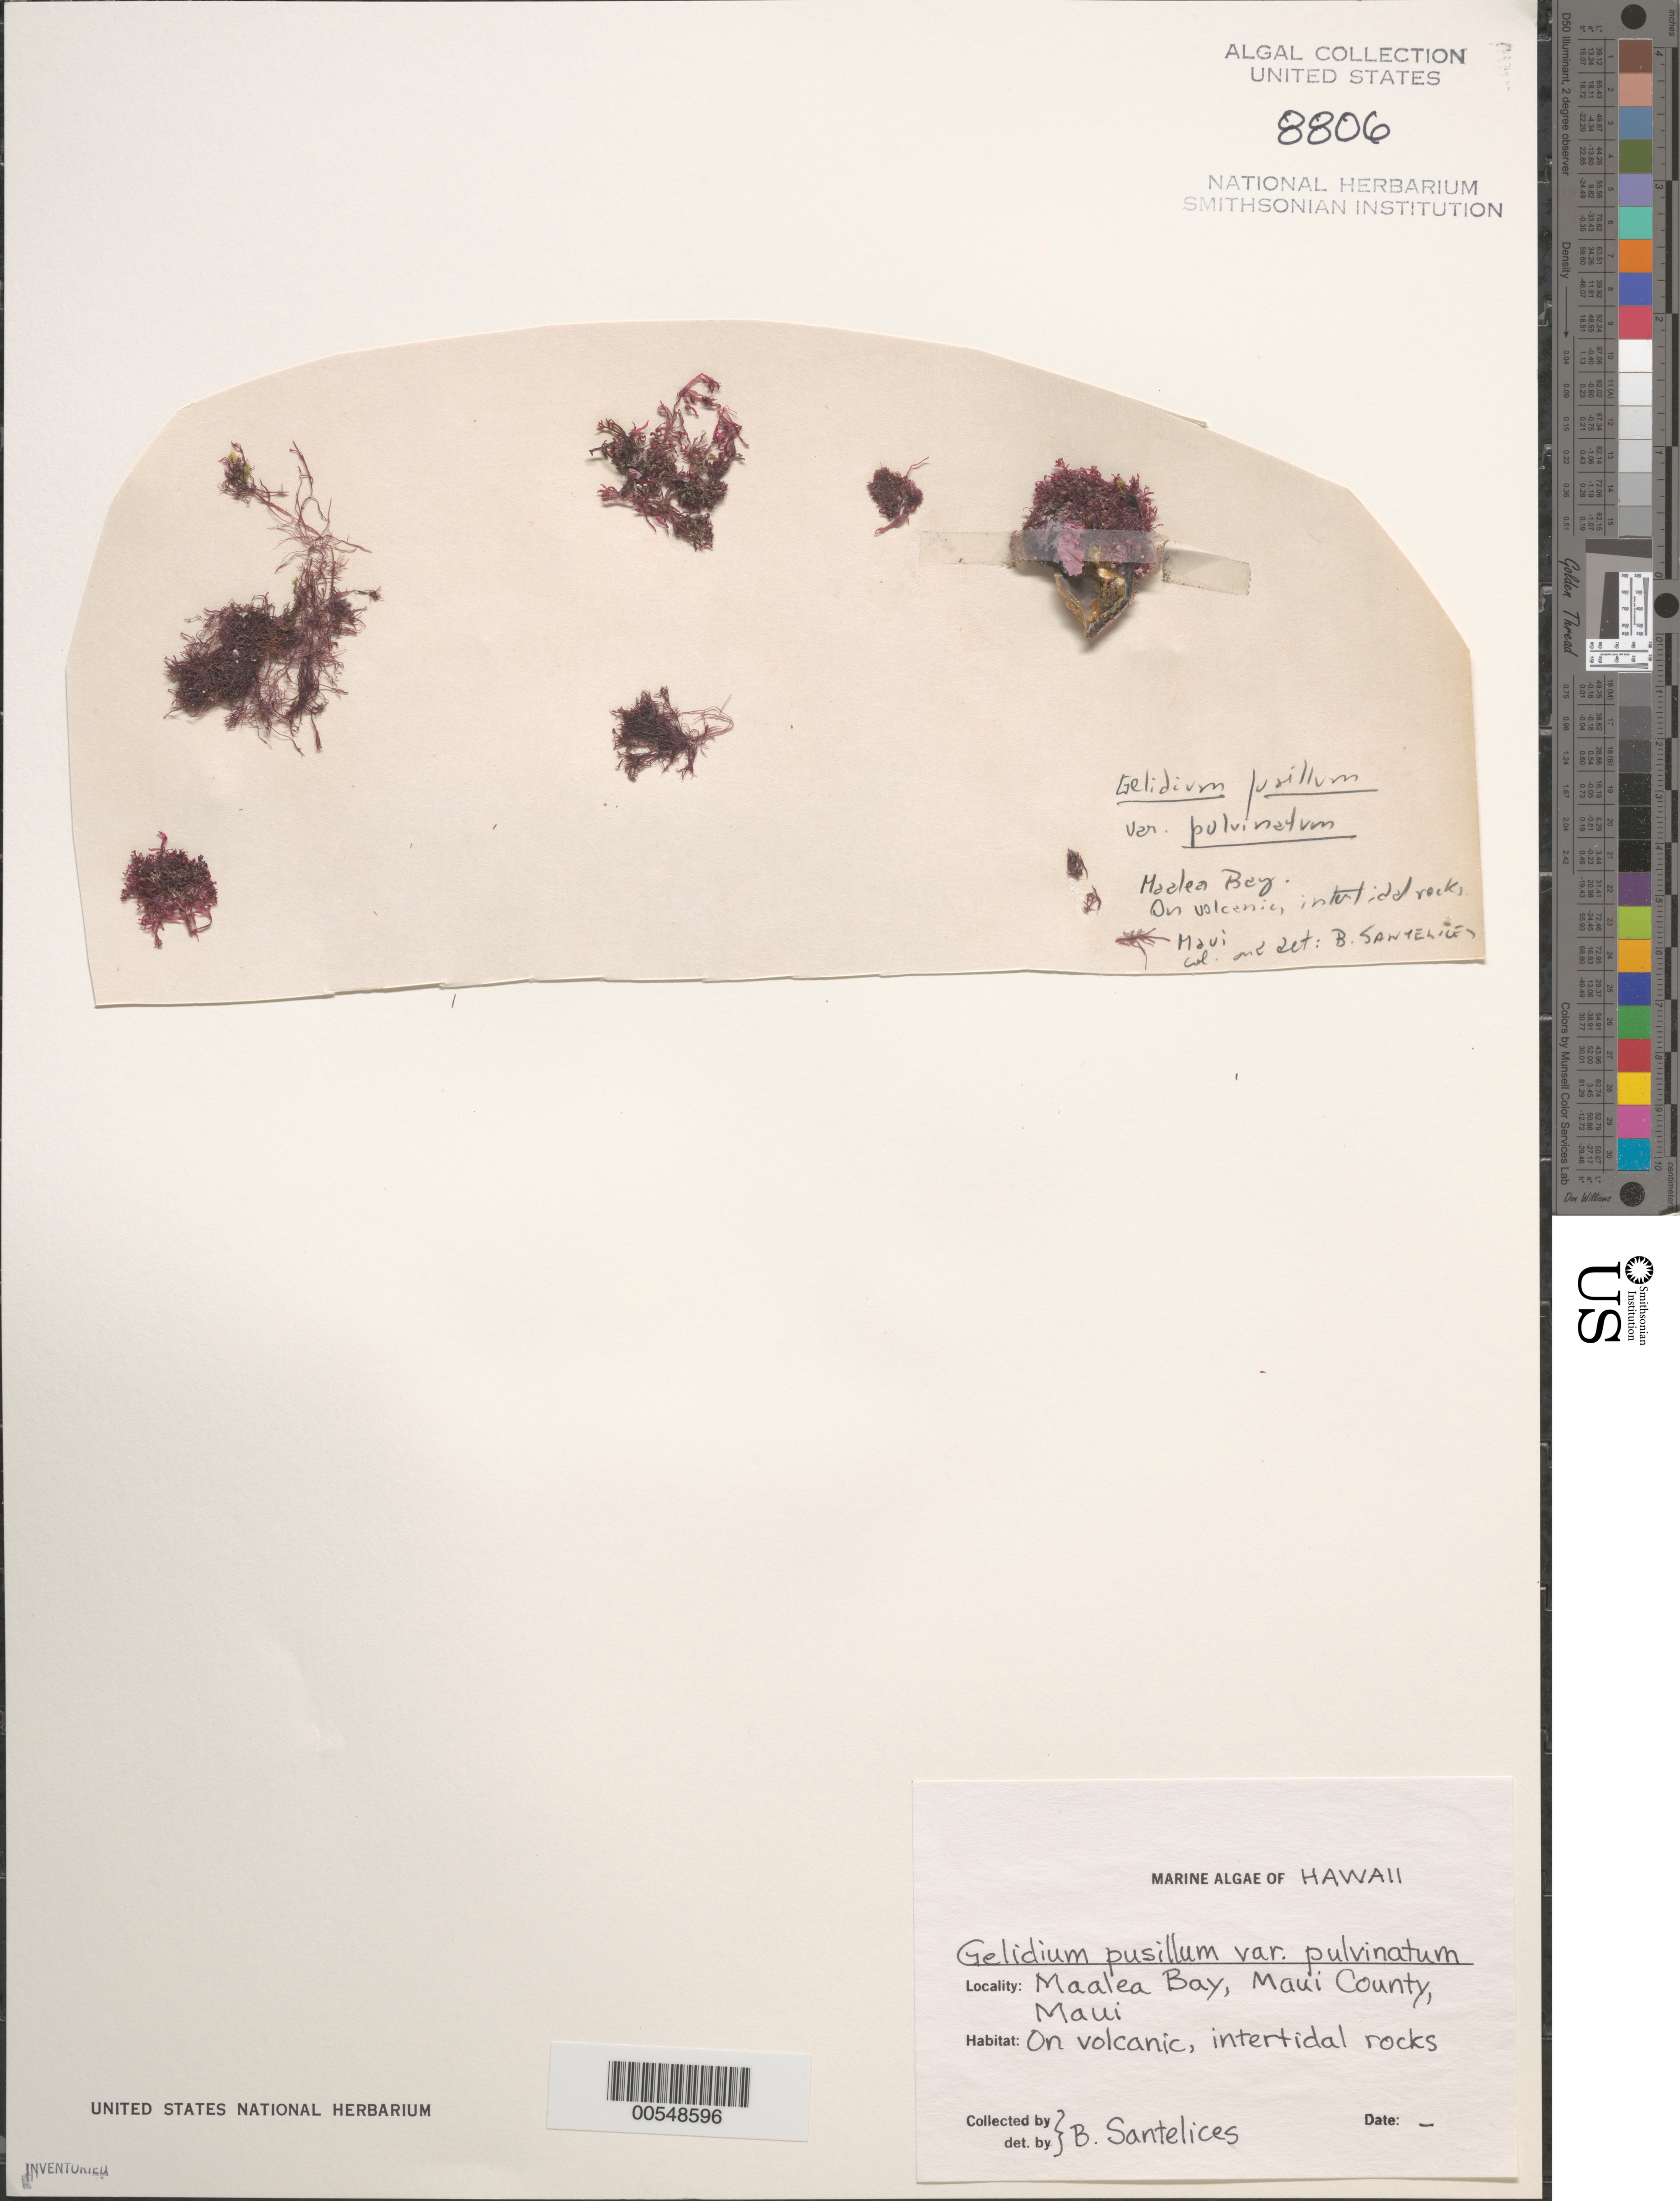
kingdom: Plantae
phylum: Rhodophyta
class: Florideophyceae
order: Gelidiales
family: Gelidiaceae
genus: Gelidium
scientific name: Gelidium pusillum var. pulvinatum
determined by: Santelices, B.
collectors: B. Santelices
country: United States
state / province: Hawaii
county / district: Maui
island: Maui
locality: Maalea Bay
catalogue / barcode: US 8806